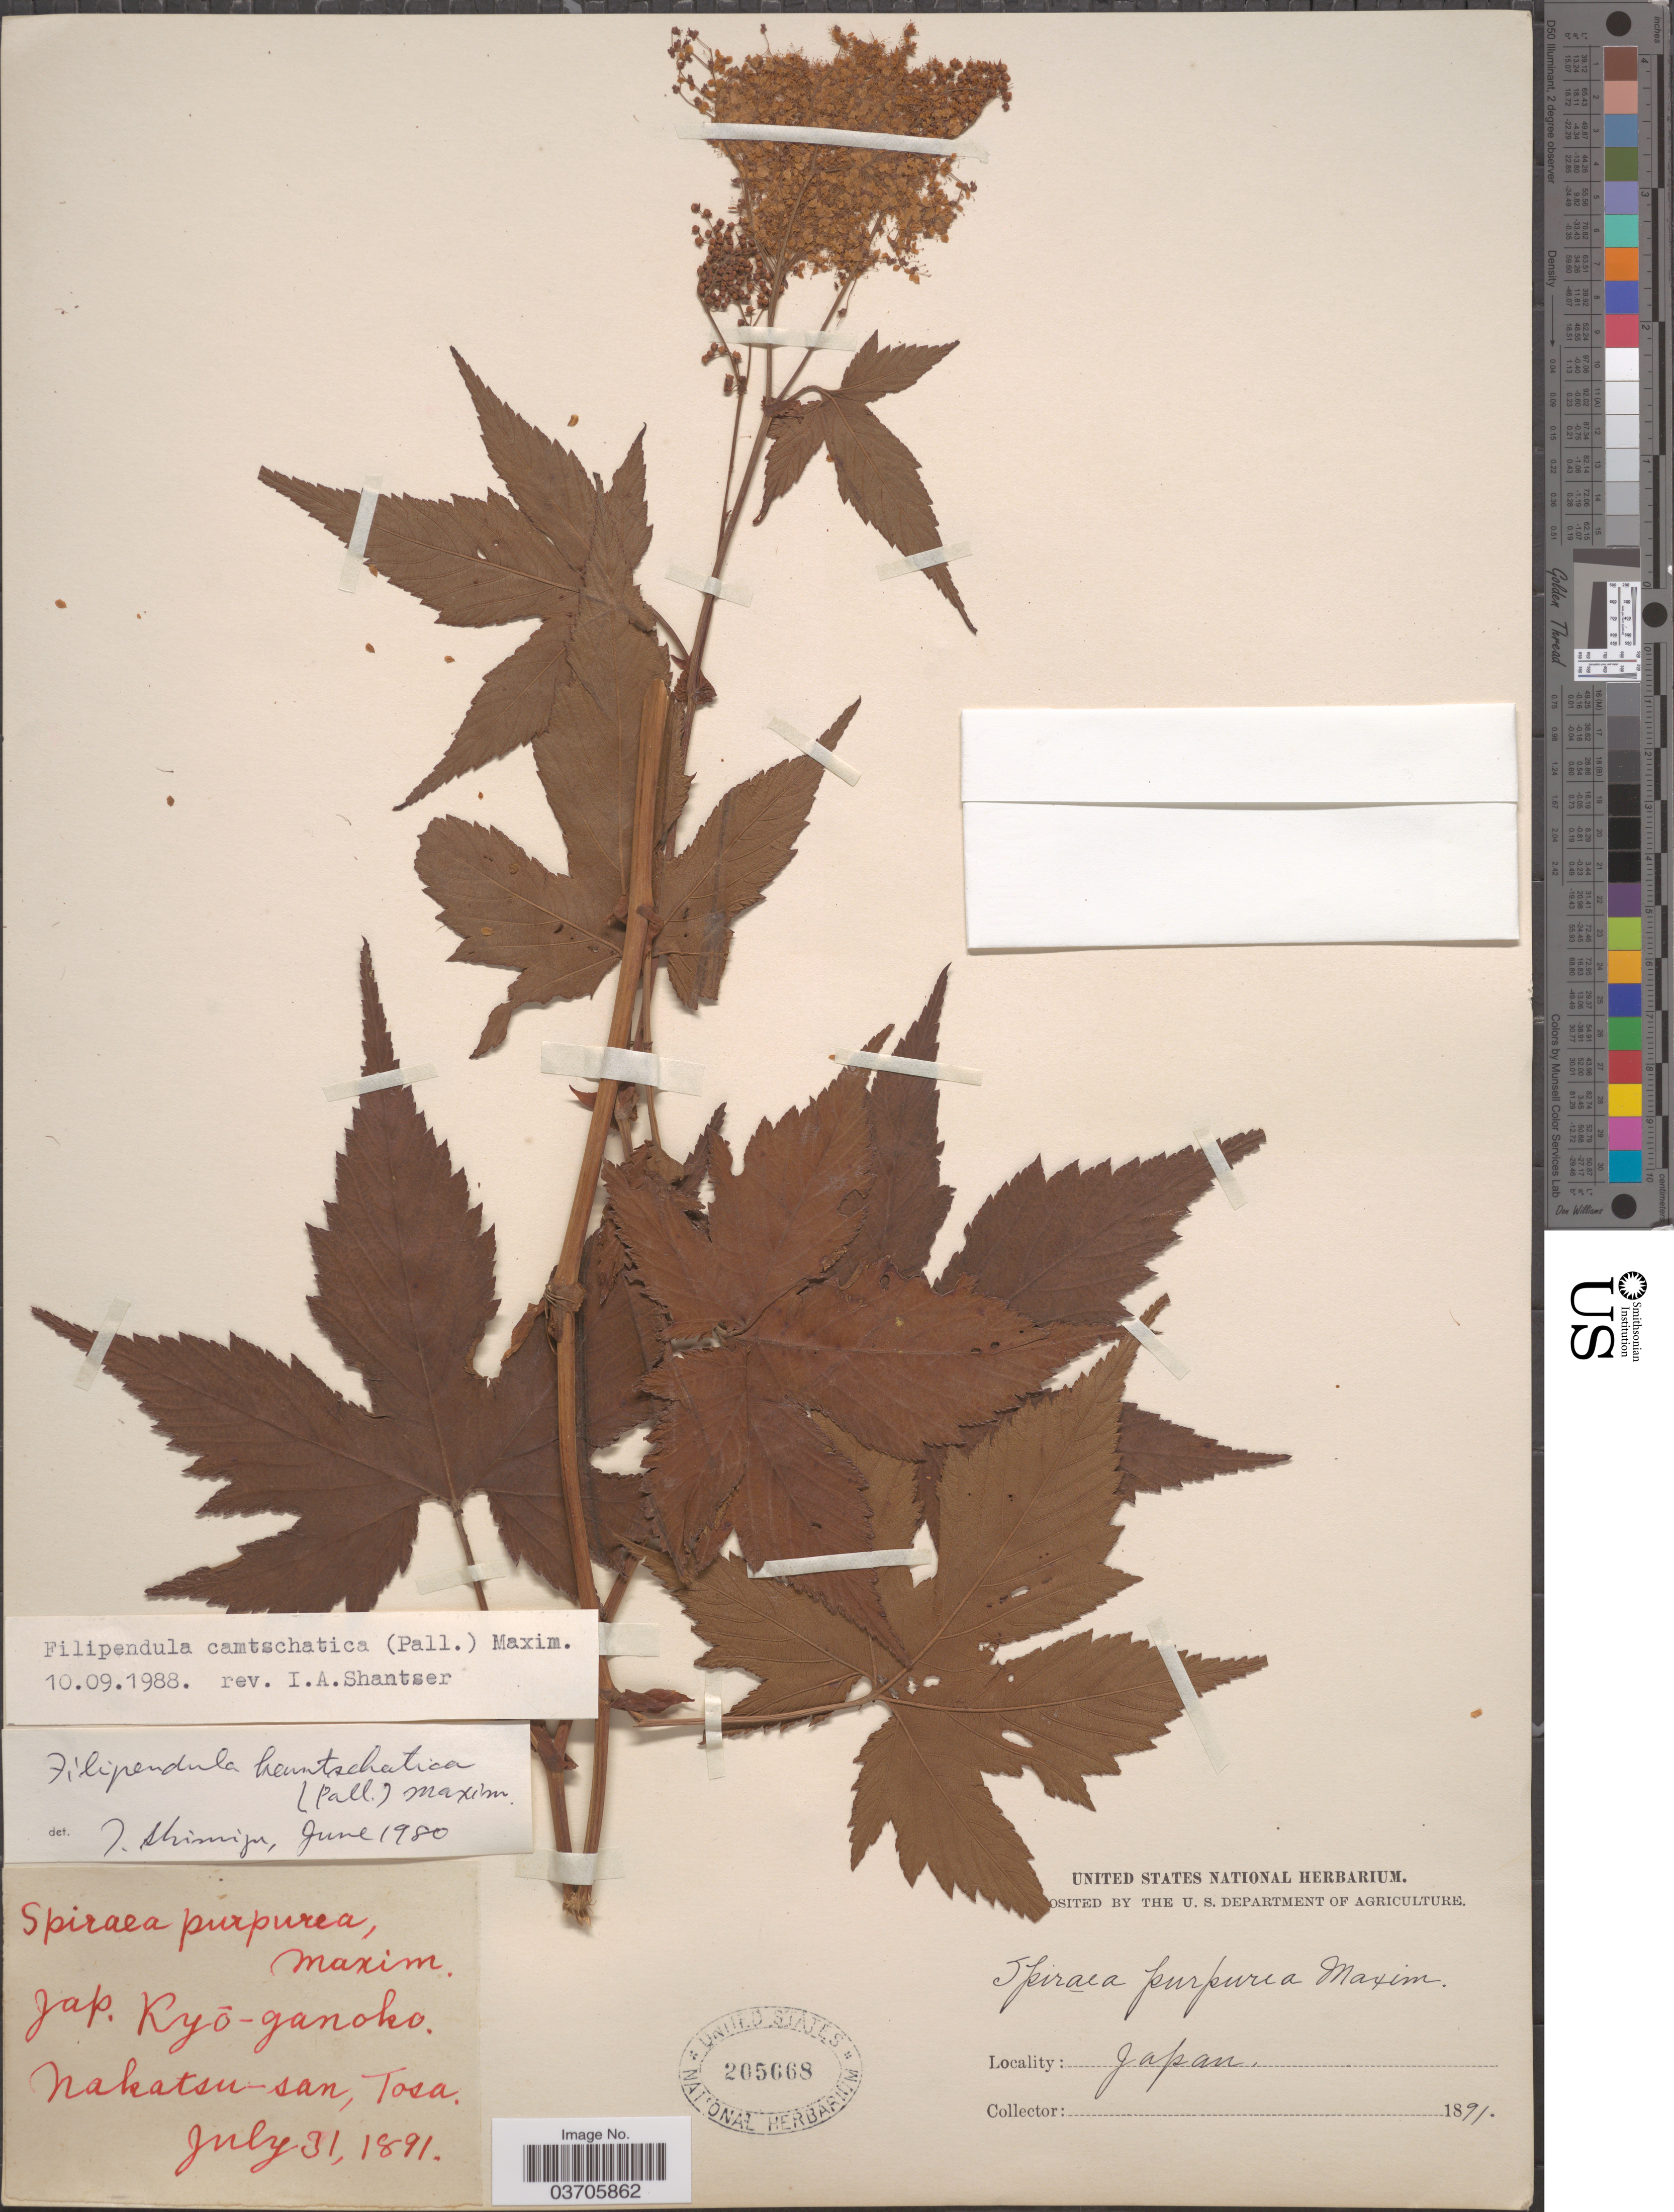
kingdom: Plantae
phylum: Tracheophyta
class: Magnoliopsida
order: Rosales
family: Rosaceae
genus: Filipendula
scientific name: Filipendula camtschatica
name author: (Pall.) Maxim.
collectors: ex herb. United States National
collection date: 1891-07-31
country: Japan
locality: Nakatsu-san, Tosa.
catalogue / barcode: US 205668